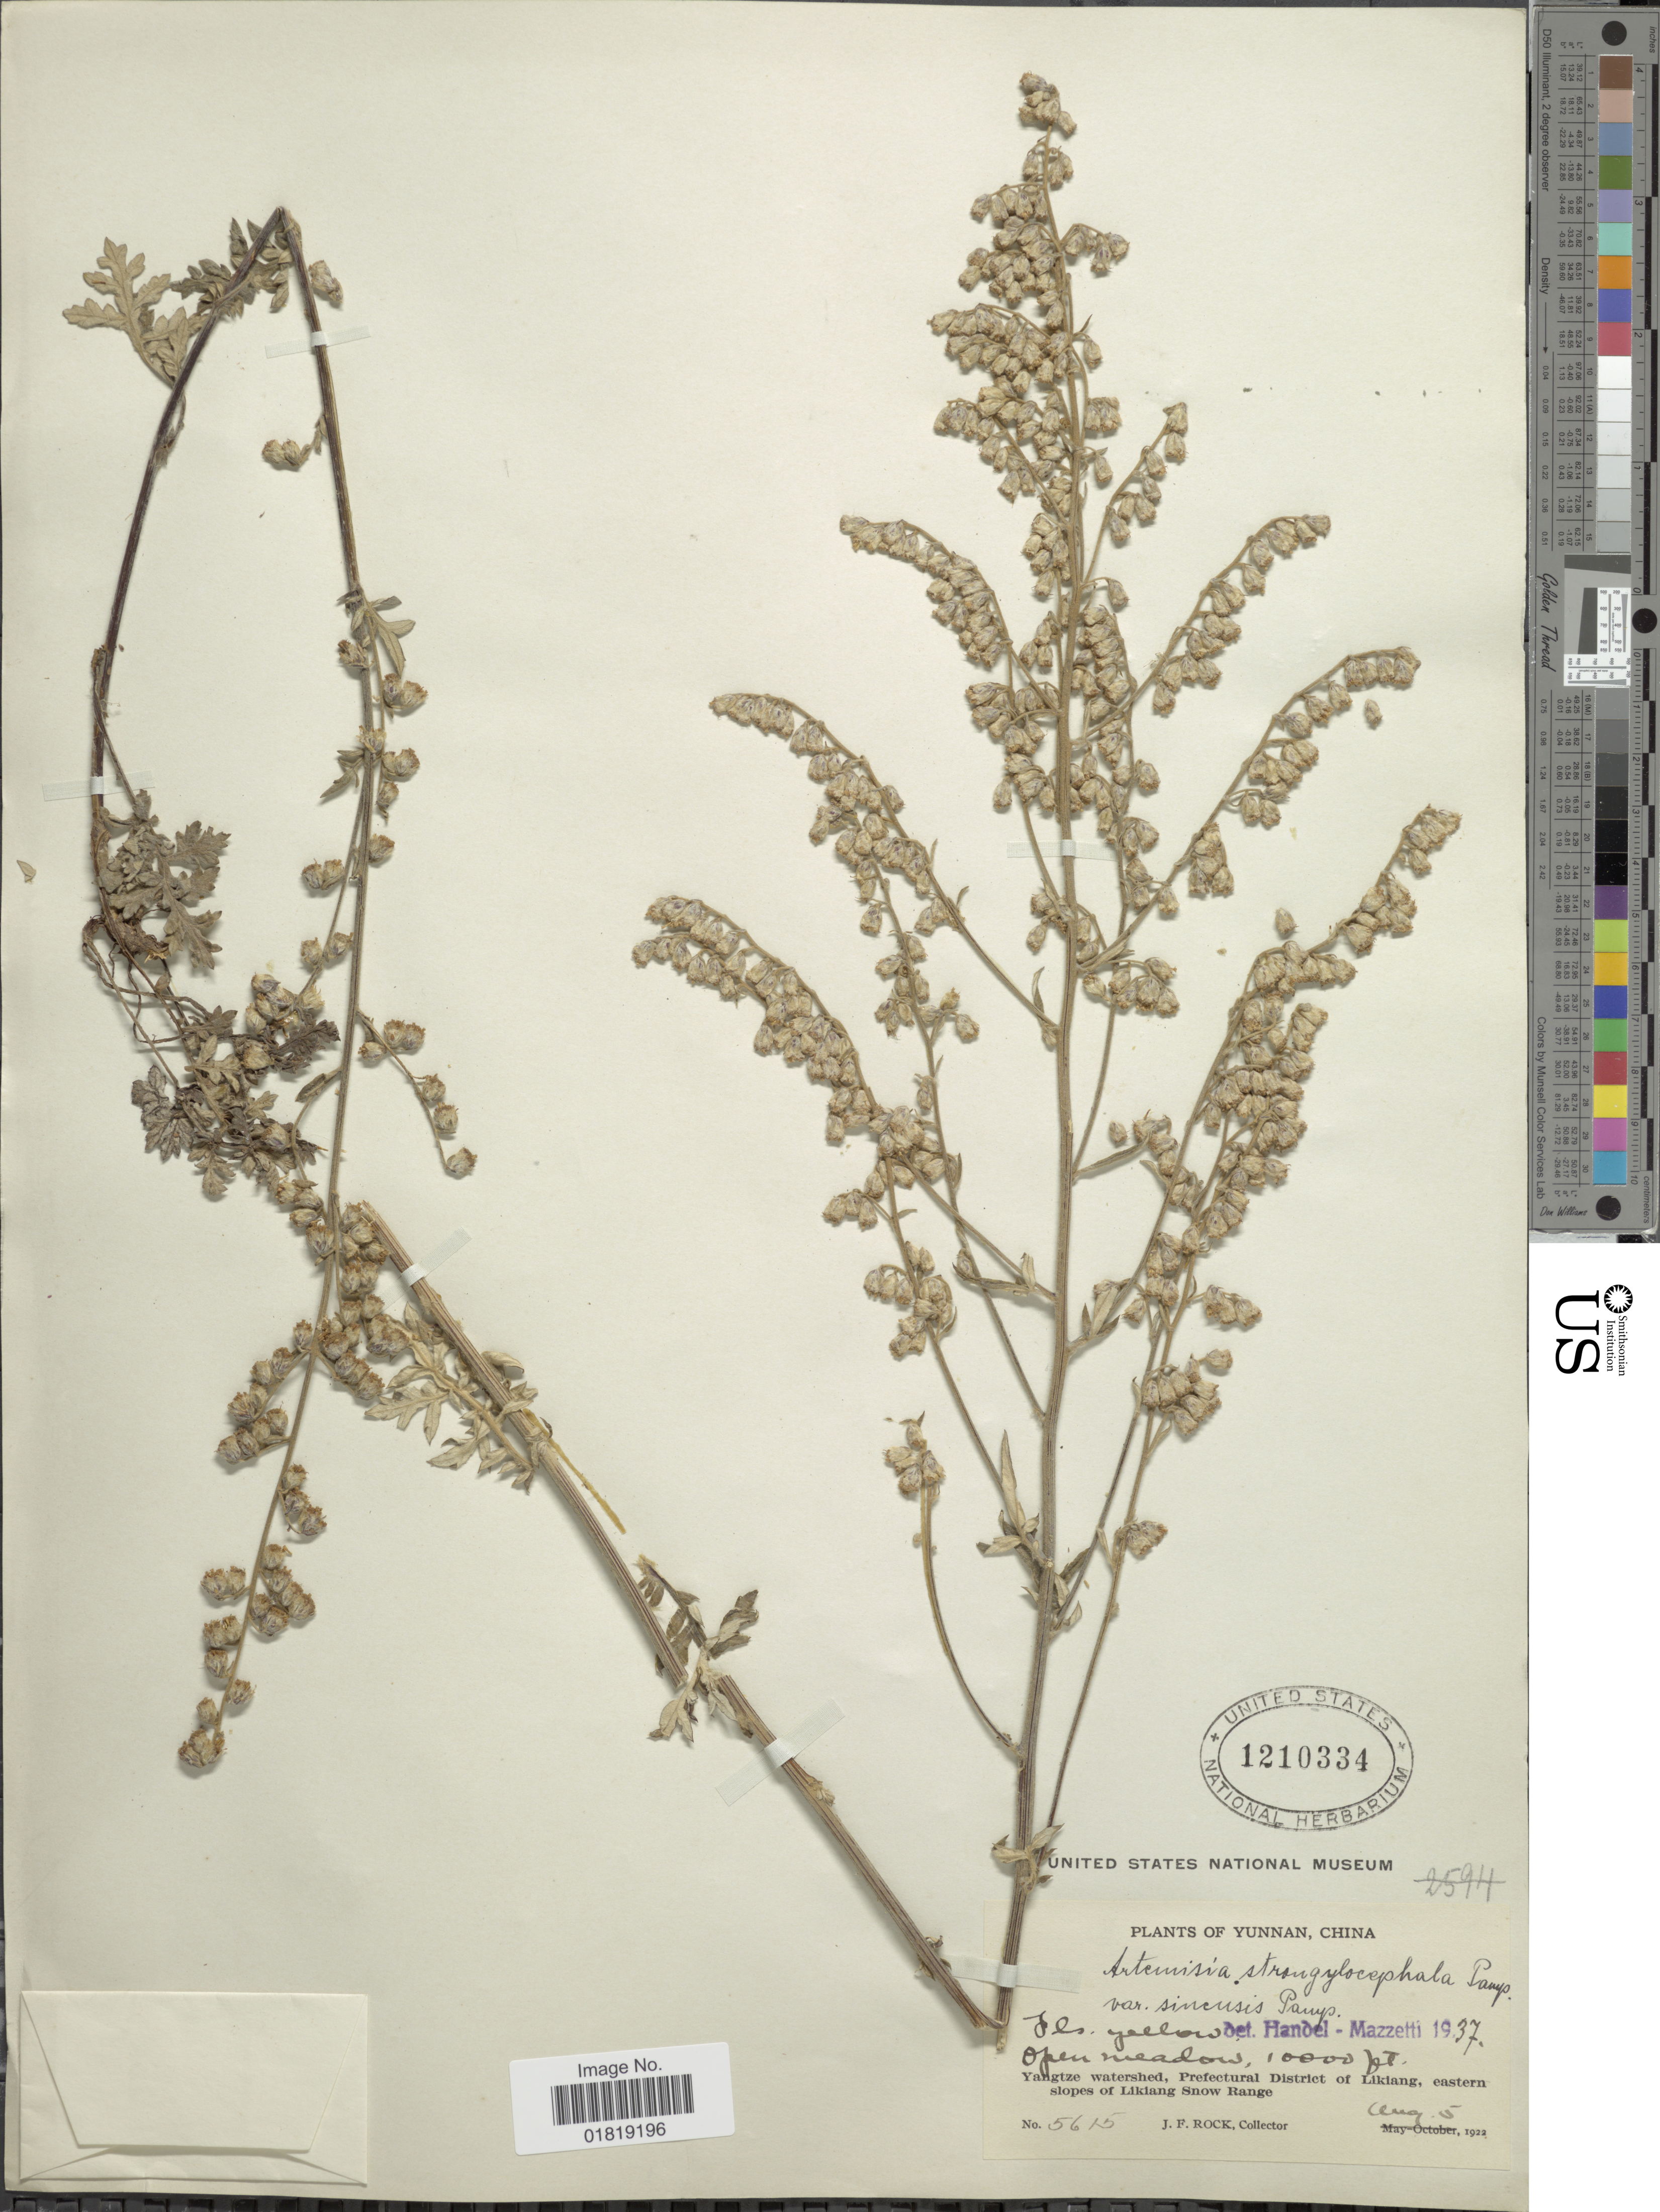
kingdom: Plantae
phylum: Tracheophyta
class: Magnoliopsida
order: Asterales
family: Asteraceae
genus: Artemisia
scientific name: Artemisia strongylocephala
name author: Pamp.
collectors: J. Rock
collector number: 5615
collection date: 1922-08-05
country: China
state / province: Yunnan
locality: Yangtze watershed, Prefectural District of Likiang, eastern slopes of Likiang Snow Range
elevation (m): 3048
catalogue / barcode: US 1210334